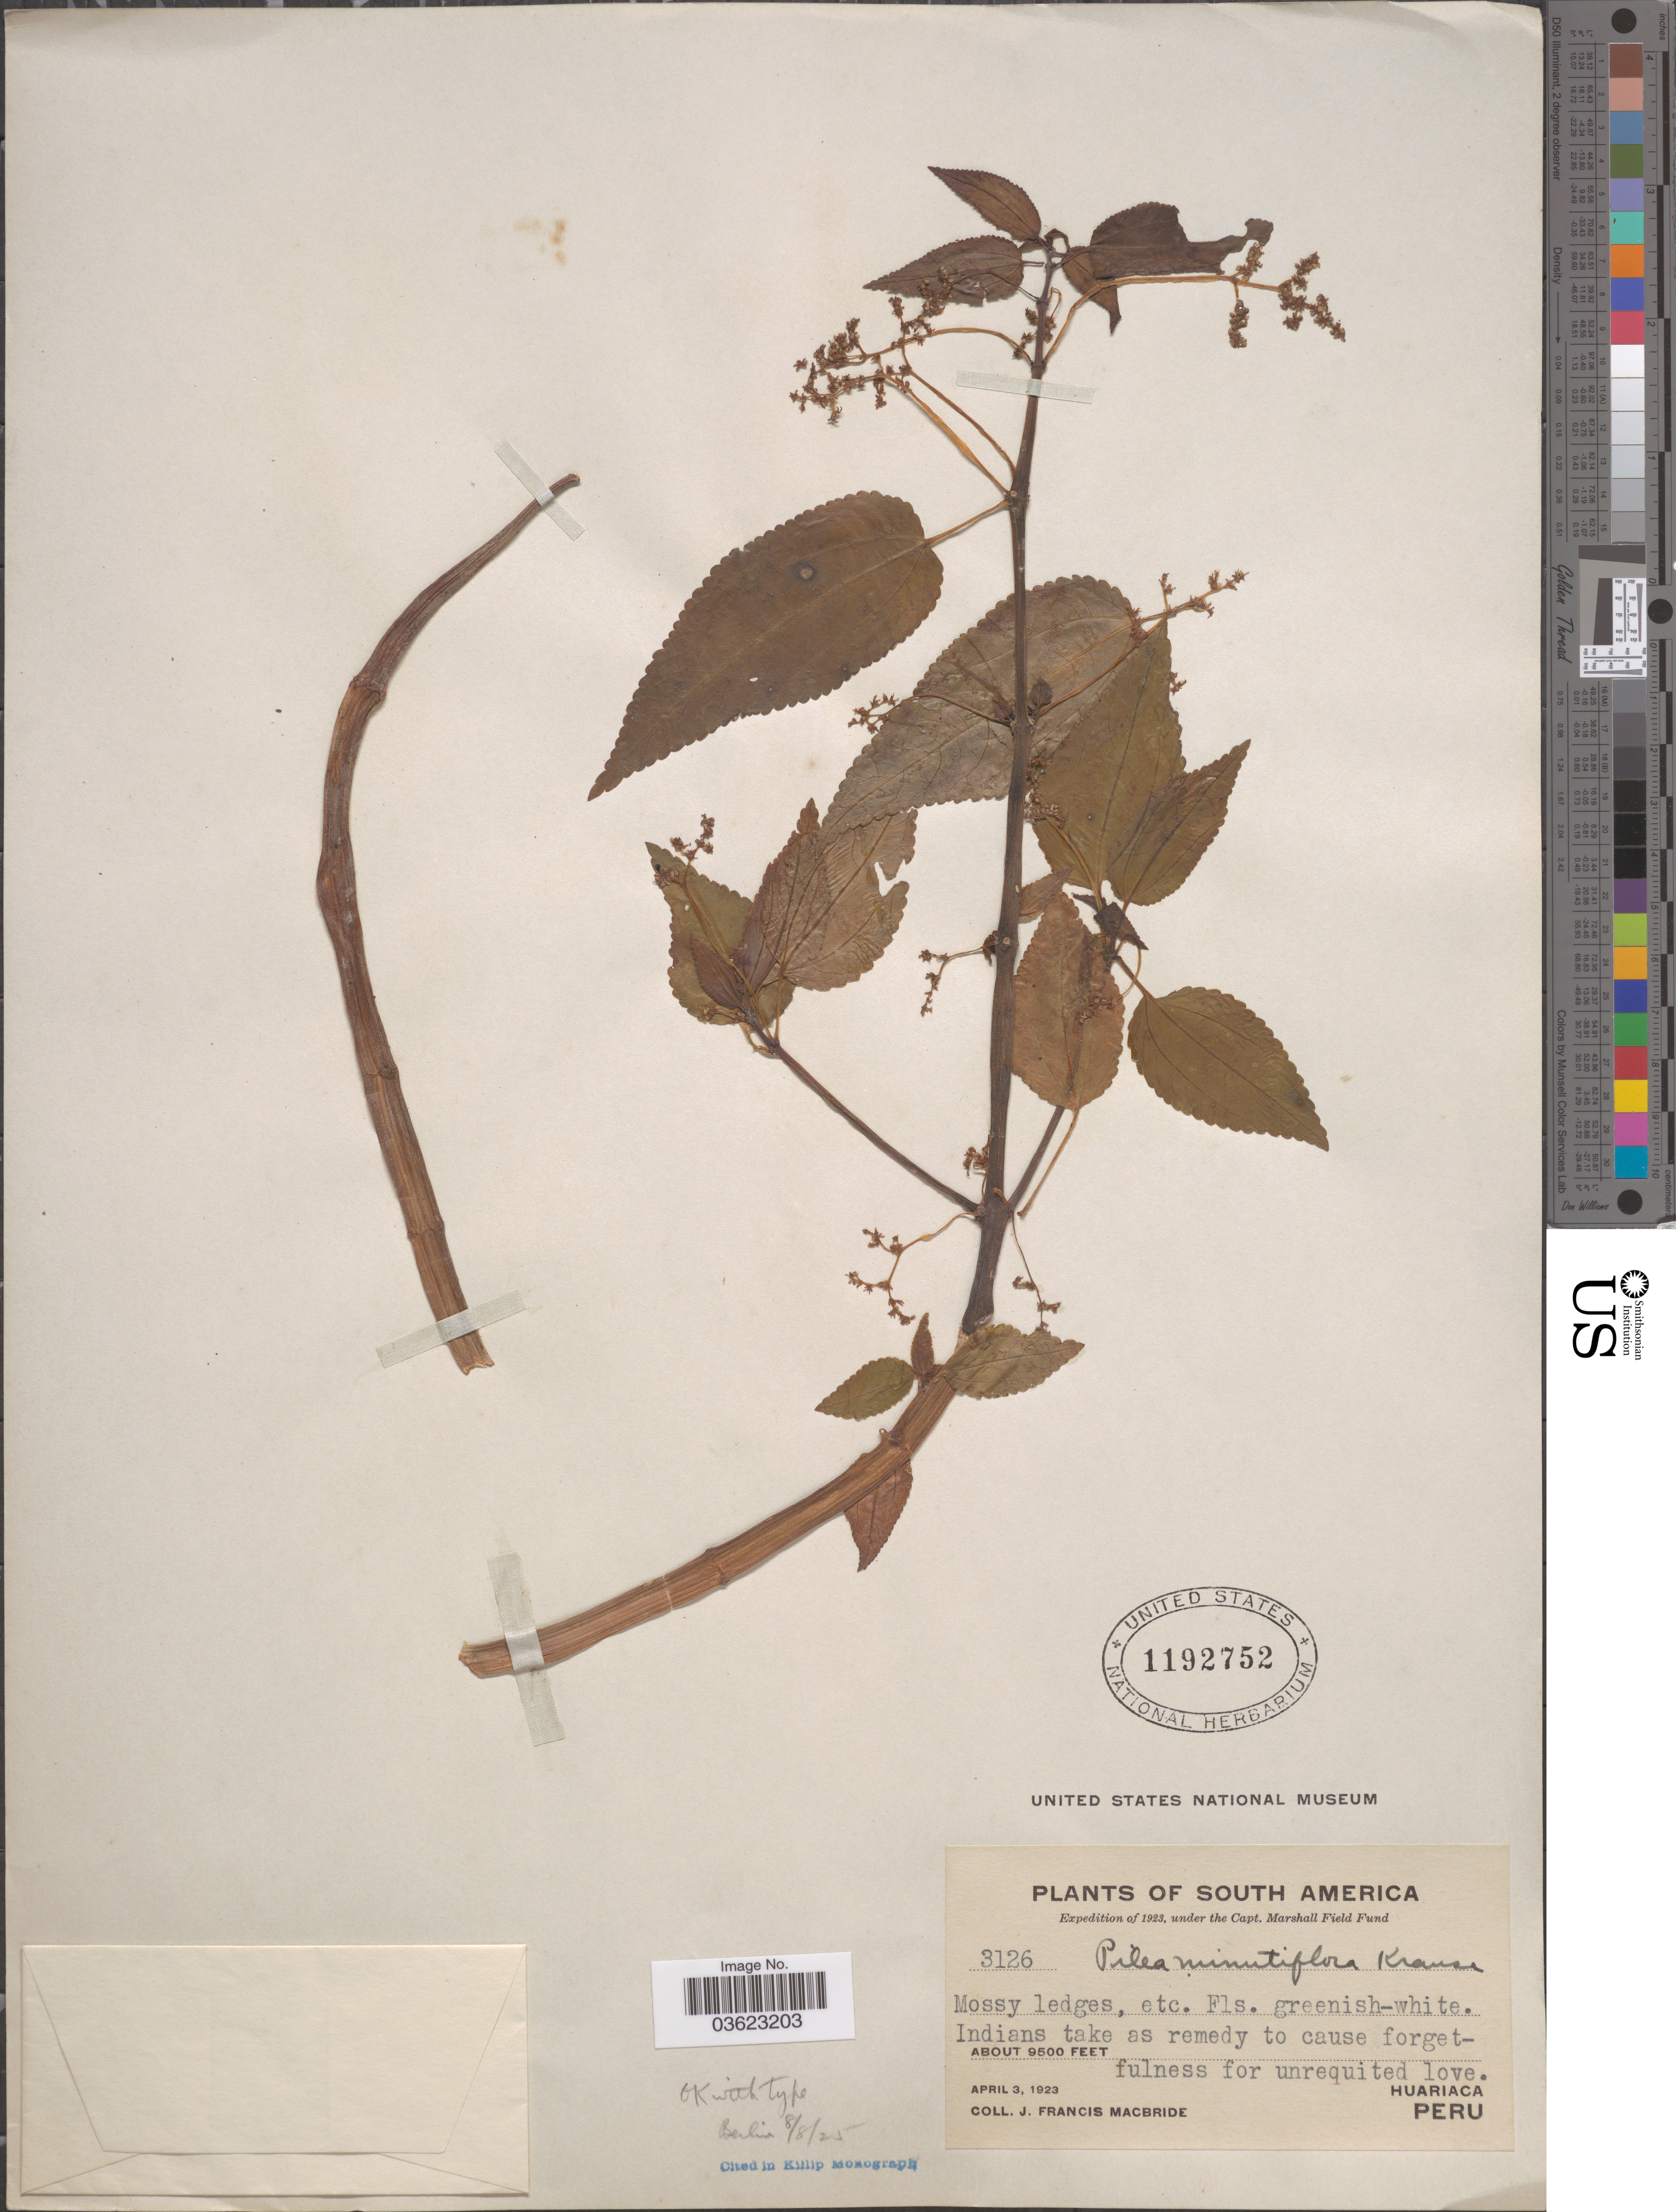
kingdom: Plantae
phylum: Tracheophyta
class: Magnoliopsida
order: Rosales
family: Urticaceae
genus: Pilea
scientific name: Pilea minutiflora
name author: K. Krause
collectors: J. F. Macbride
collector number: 3126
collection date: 1923-04-03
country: Peru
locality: Huariaca.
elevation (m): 2896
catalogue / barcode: US 1192752